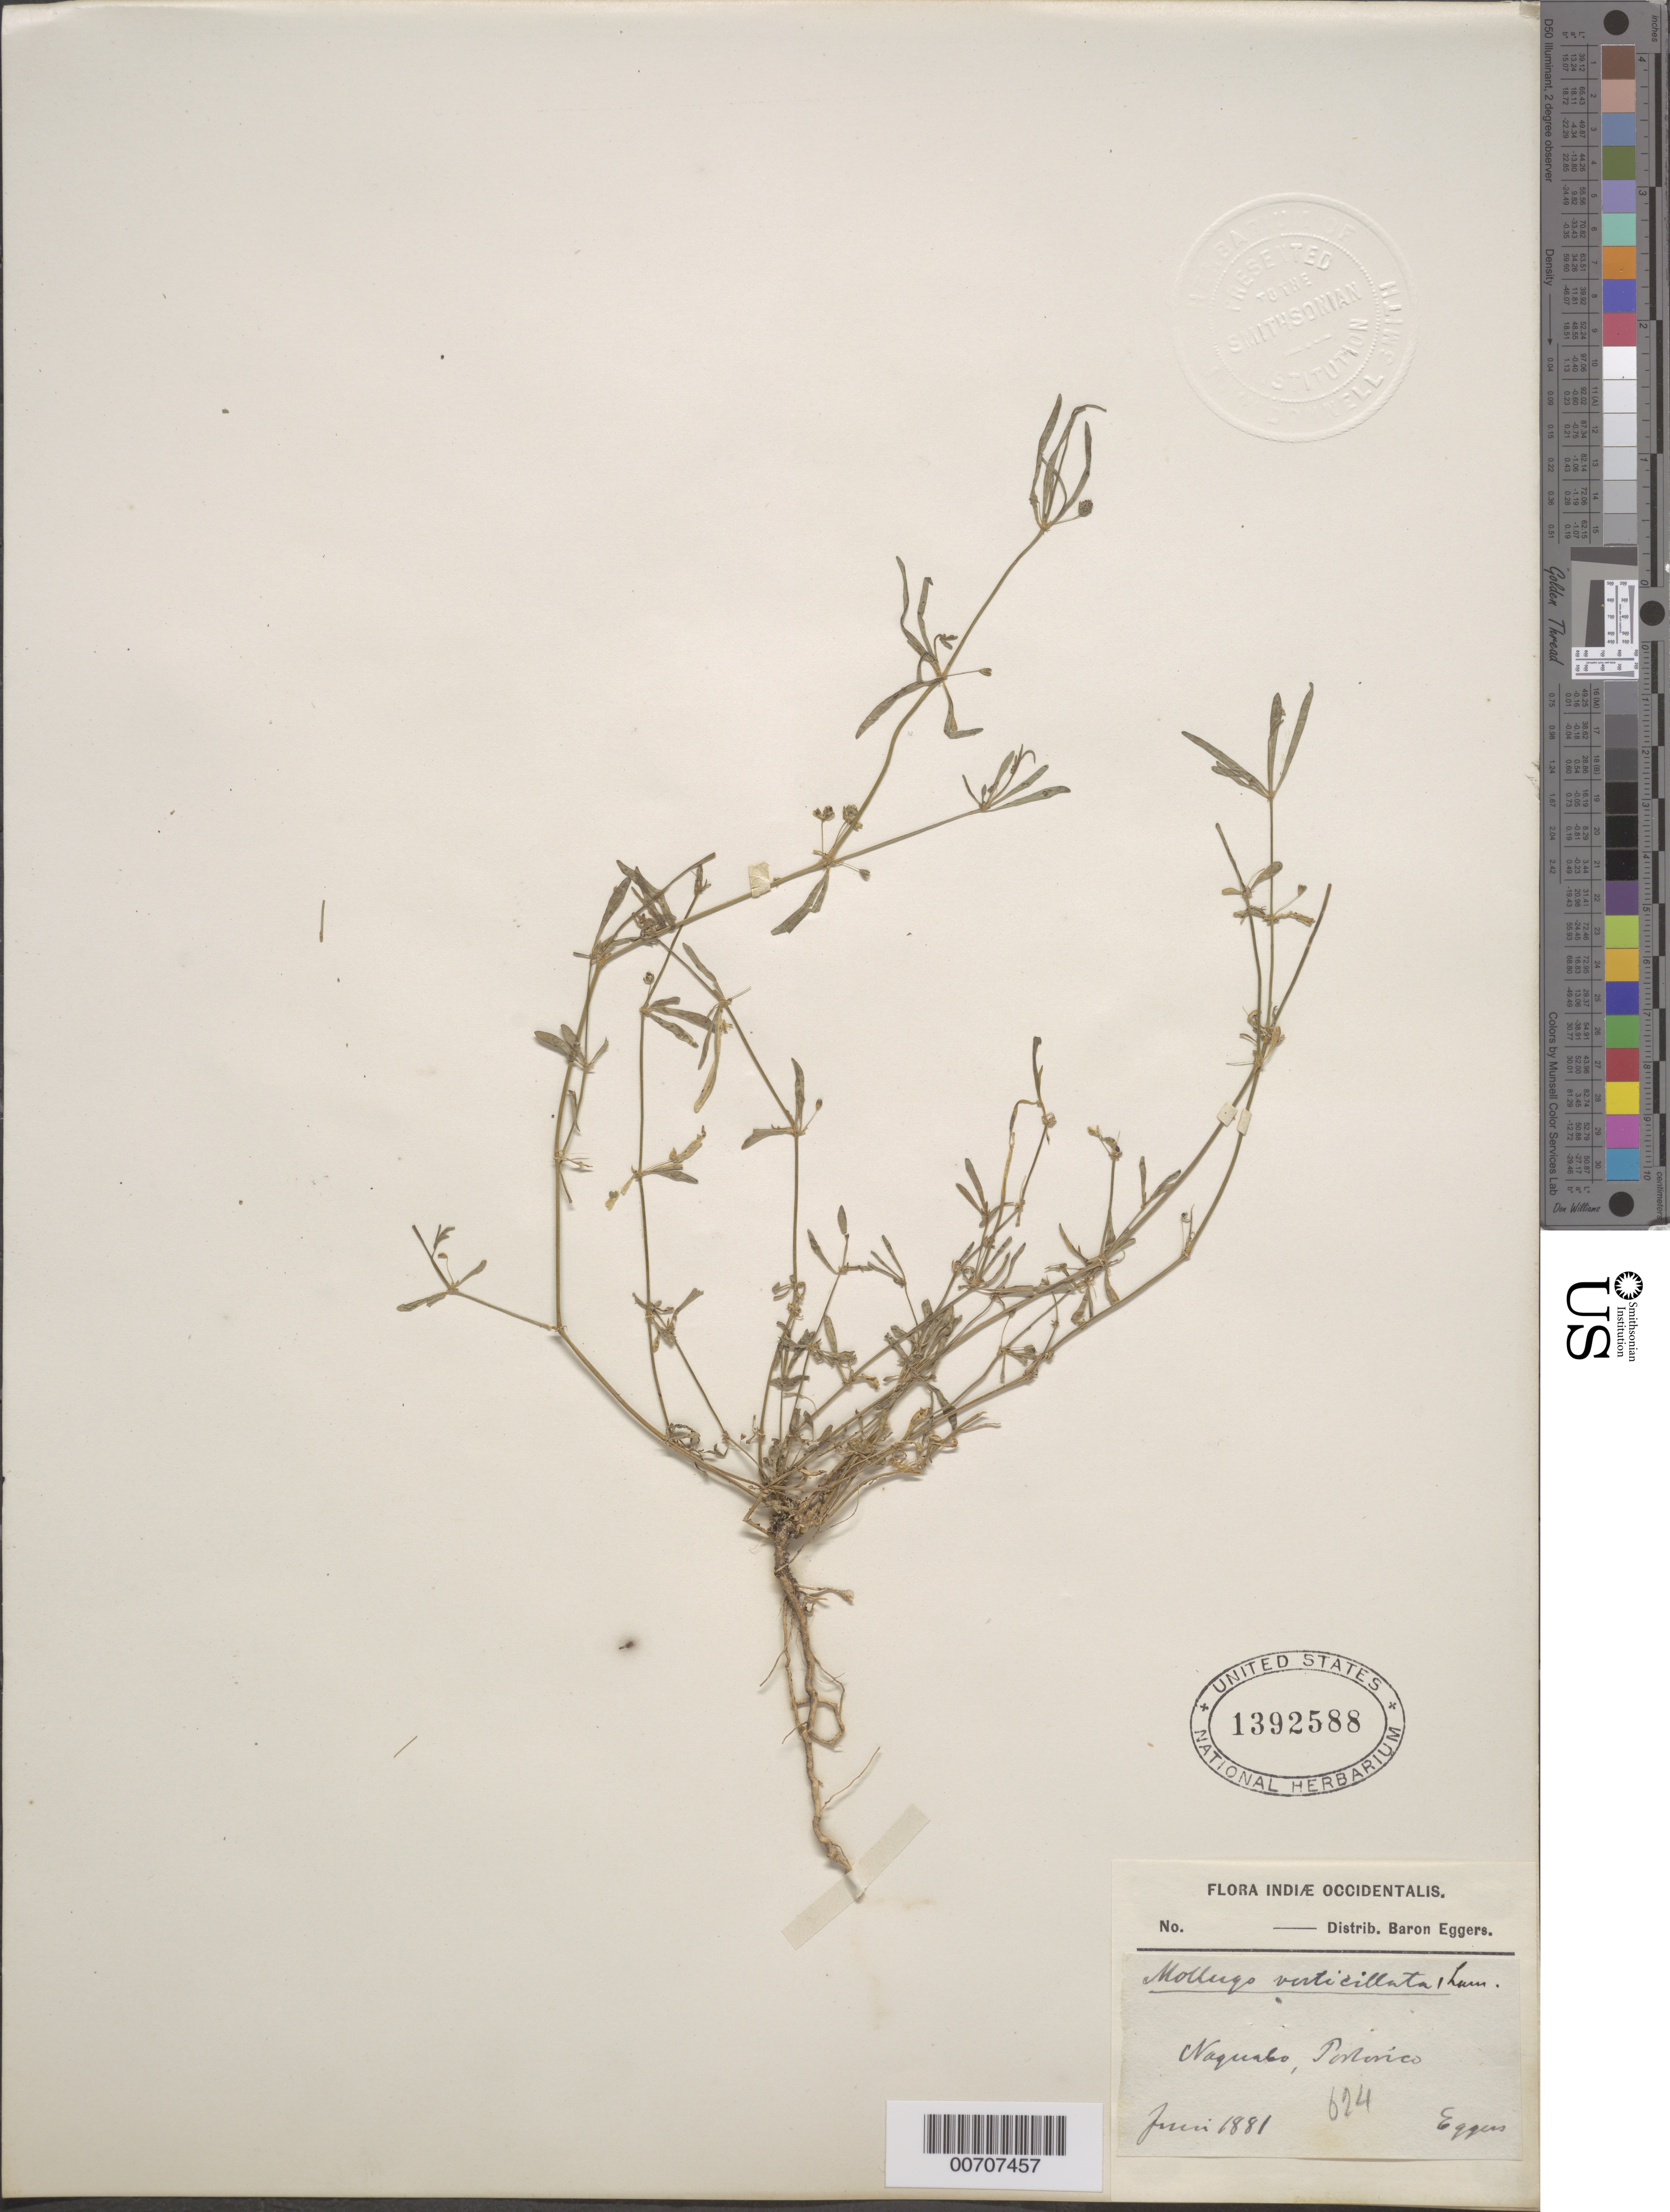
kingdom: Plantae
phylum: Tracheophyta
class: Magnoliopsida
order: Caryophyllales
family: Molluginaceae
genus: Mollugo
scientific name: Mollugo verticillata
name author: L.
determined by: Eggers, H. F. A. von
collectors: H. F. A. von Eggers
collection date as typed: Jun 1881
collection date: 1881-06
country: Puerto Rico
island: Greater Antilles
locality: Naguabo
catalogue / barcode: US 1392588